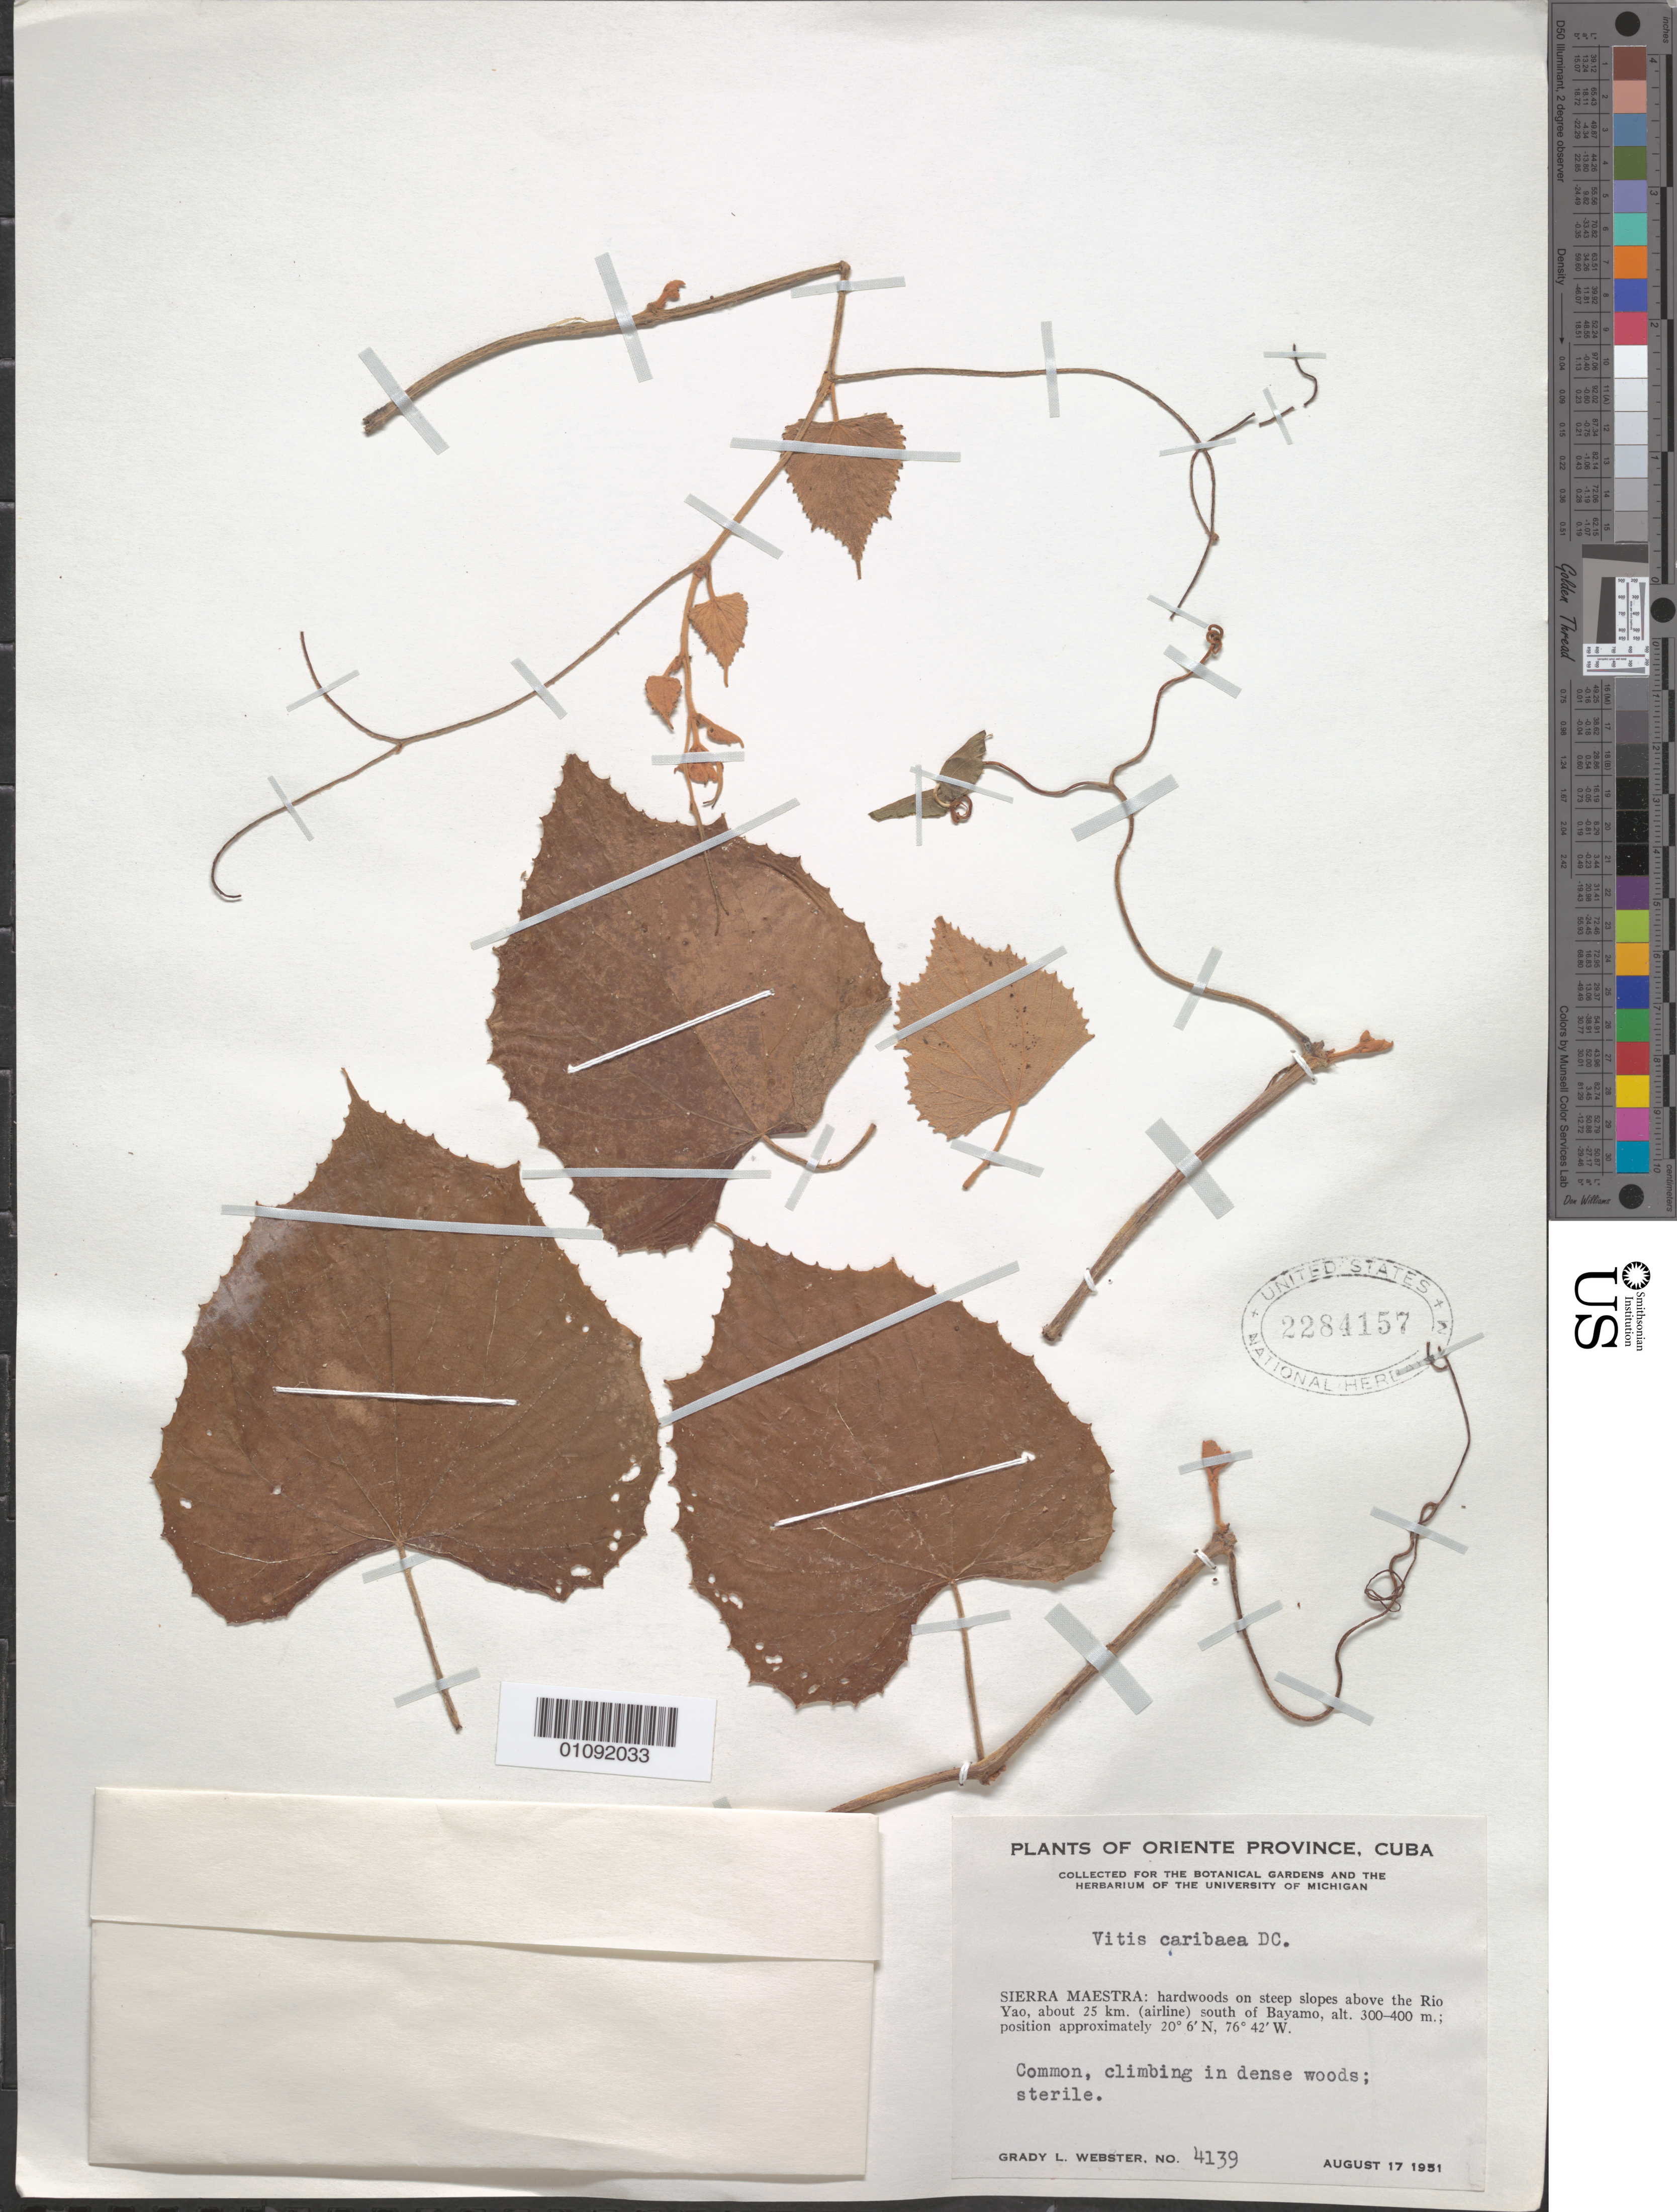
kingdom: Plantae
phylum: Tracheophyta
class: Magnoliopsida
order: Vitales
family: Vitaceae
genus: Vitis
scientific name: Vitis tiliifolia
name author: Humb. & Bonpl. ex Schult.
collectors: G. L. Webster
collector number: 4139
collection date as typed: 17 Aug 1951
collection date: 1951-08-17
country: Cuba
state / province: Granma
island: Cuba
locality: Sierra Maestra: hardwoods on steep slopes above the Rio Yao, about 25km (airline) S of Bayamo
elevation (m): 300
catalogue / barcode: US 2284157